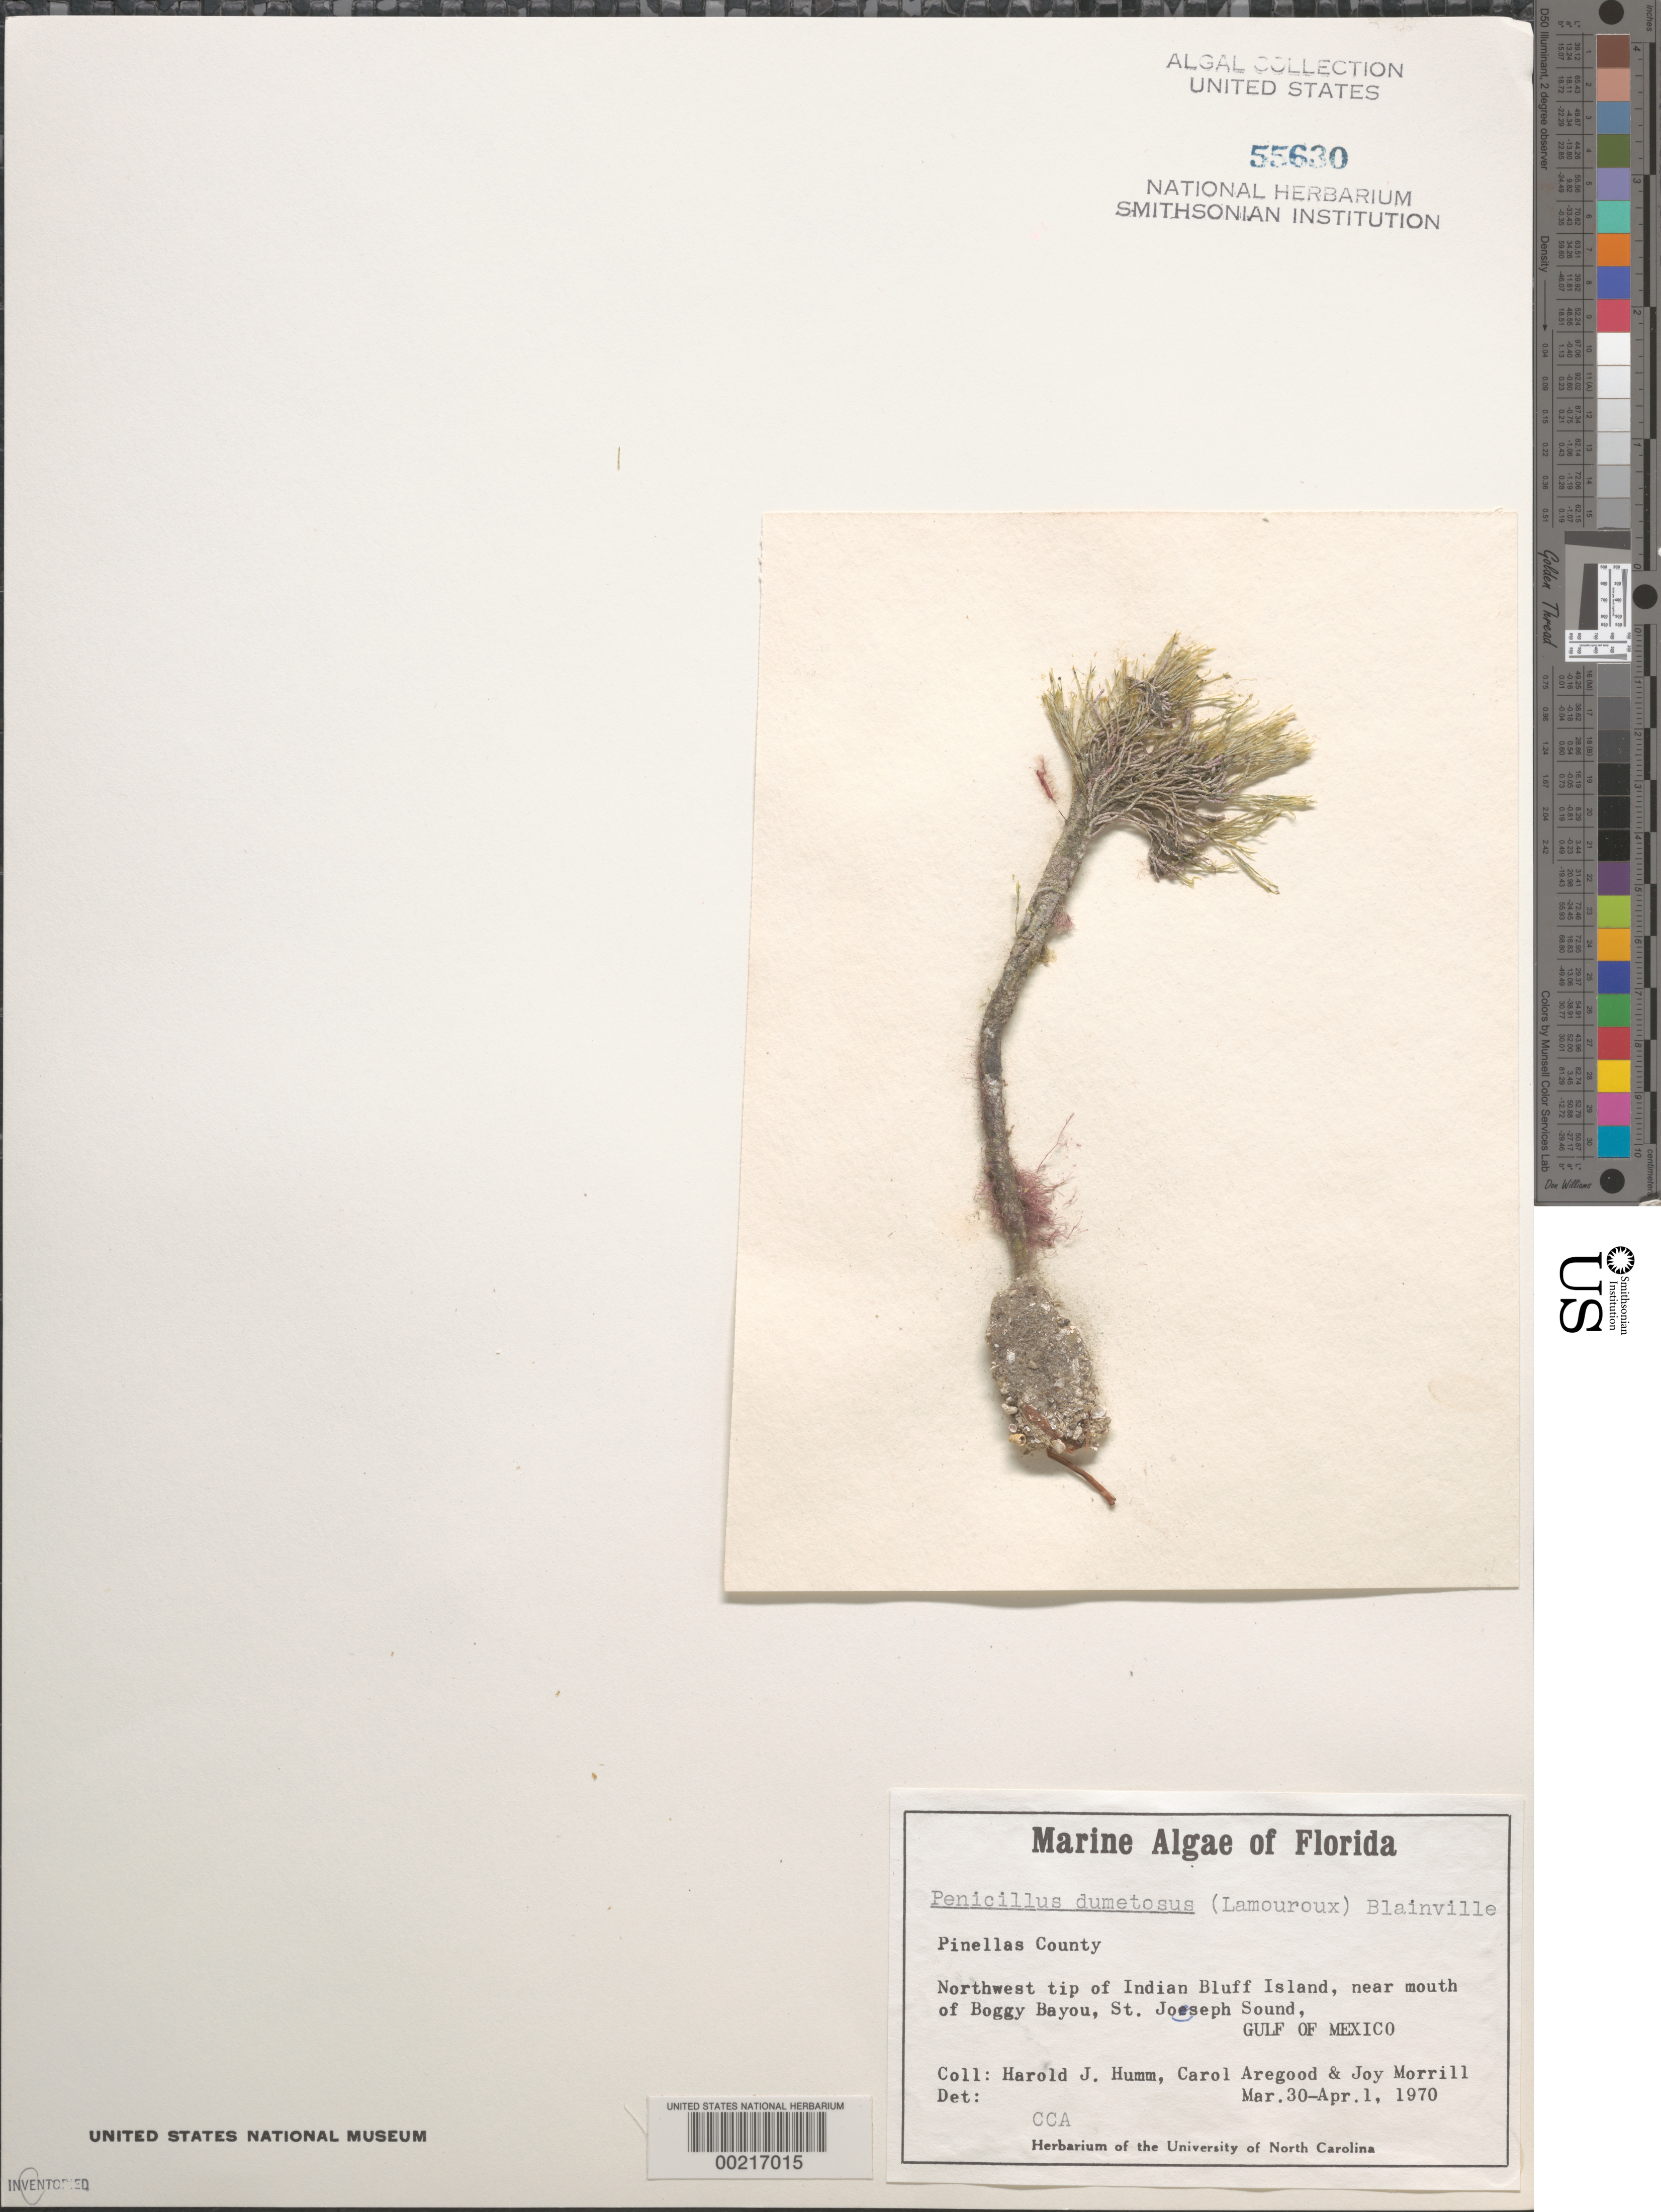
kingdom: Plantae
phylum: Chlorophyta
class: Ulvophyceae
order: Bryopsidales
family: Udoteaceae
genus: Penicillus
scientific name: Penicillus dumetosus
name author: (J.V.Lamouroux) Blainville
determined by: Aregood, C. C.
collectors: H. J. Humm, C. Aregood & J. Morrill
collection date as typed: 30 Mar 1970 to 01 Apr 1970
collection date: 1970-03-30/1970-04-01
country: United States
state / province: Florida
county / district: Pinellas County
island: Indian Bluff Island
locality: St. Joseph Sound, near Boggy Bayou mouth, Gulf of Mexico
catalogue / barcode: US 55630